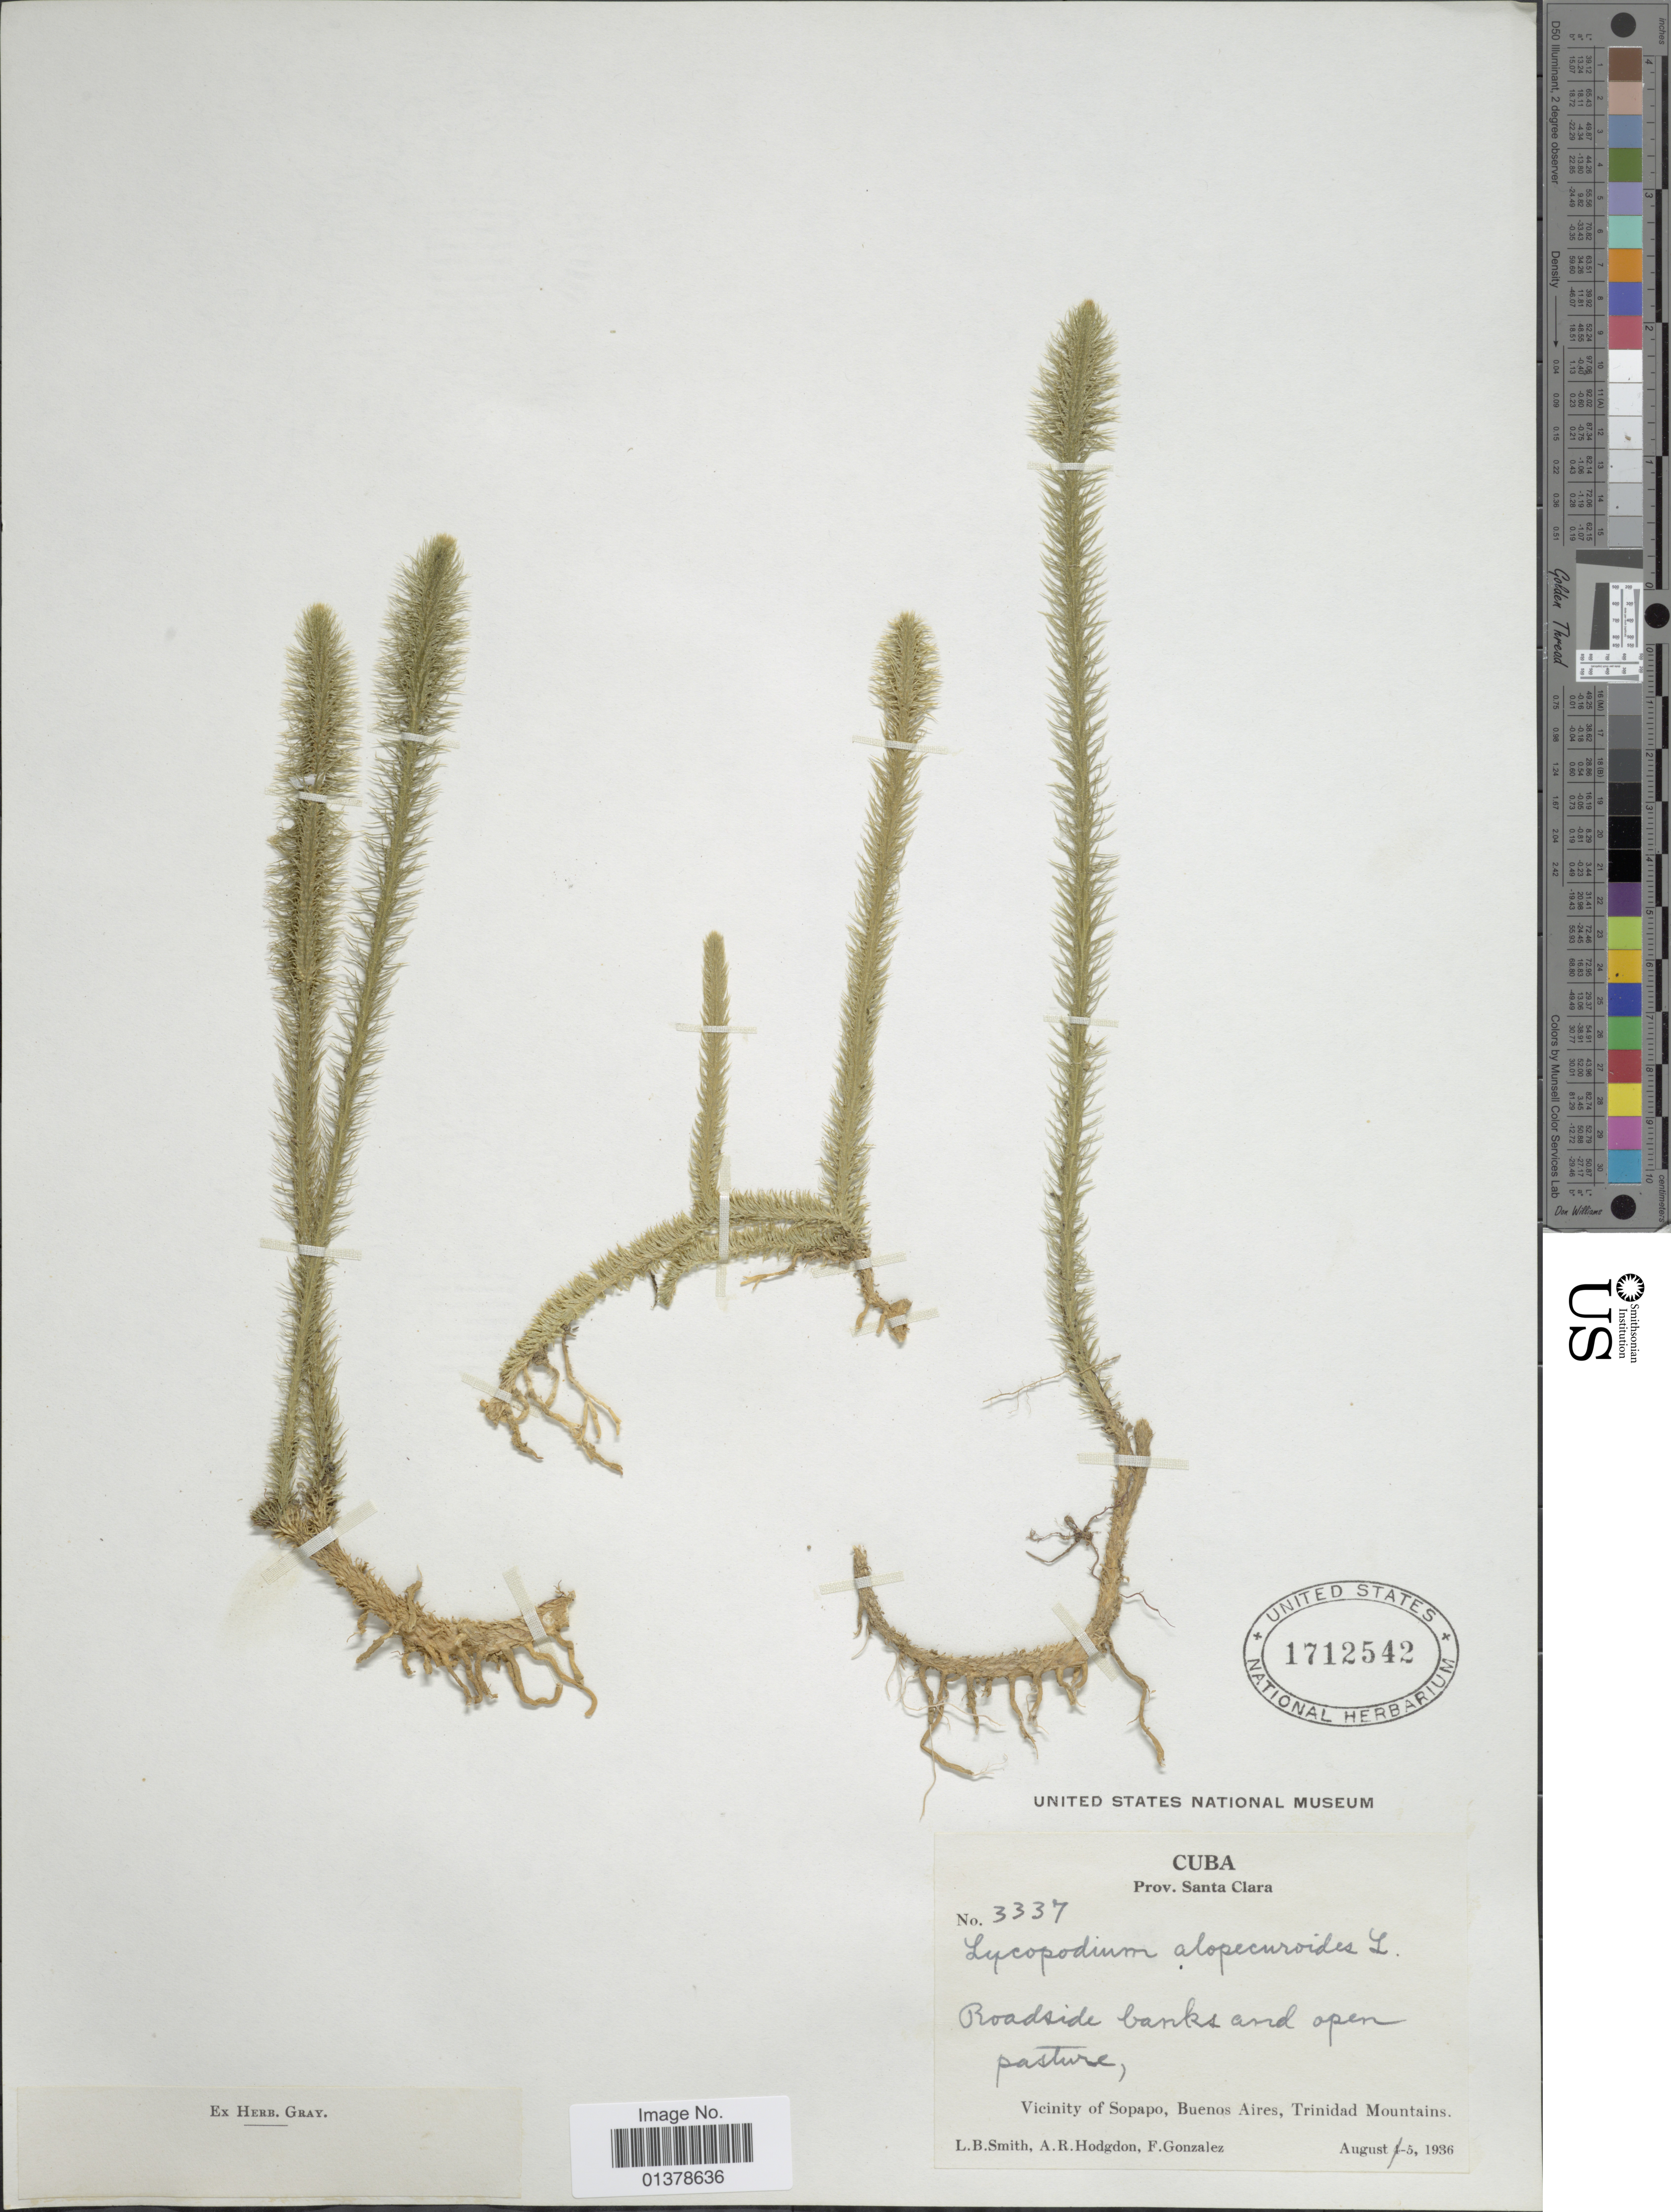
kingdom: Plantae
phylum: Tracheophyta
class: Lycopodiopsida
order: Lycopodiales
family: Lycopodiaceae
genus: Lycopodiella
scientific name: Lycopodiella alopecuroides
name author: (L.) Cranfill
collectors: L. Smith, A. R. Hodgdon & F. González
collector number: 3337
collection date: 1936-08-05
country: Cuba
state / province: Las Villas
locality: Roadside banks and open pasture, Vicinity of Sopapo, Buenos Aires, Trinidad Mountains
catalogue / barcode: US 1712542